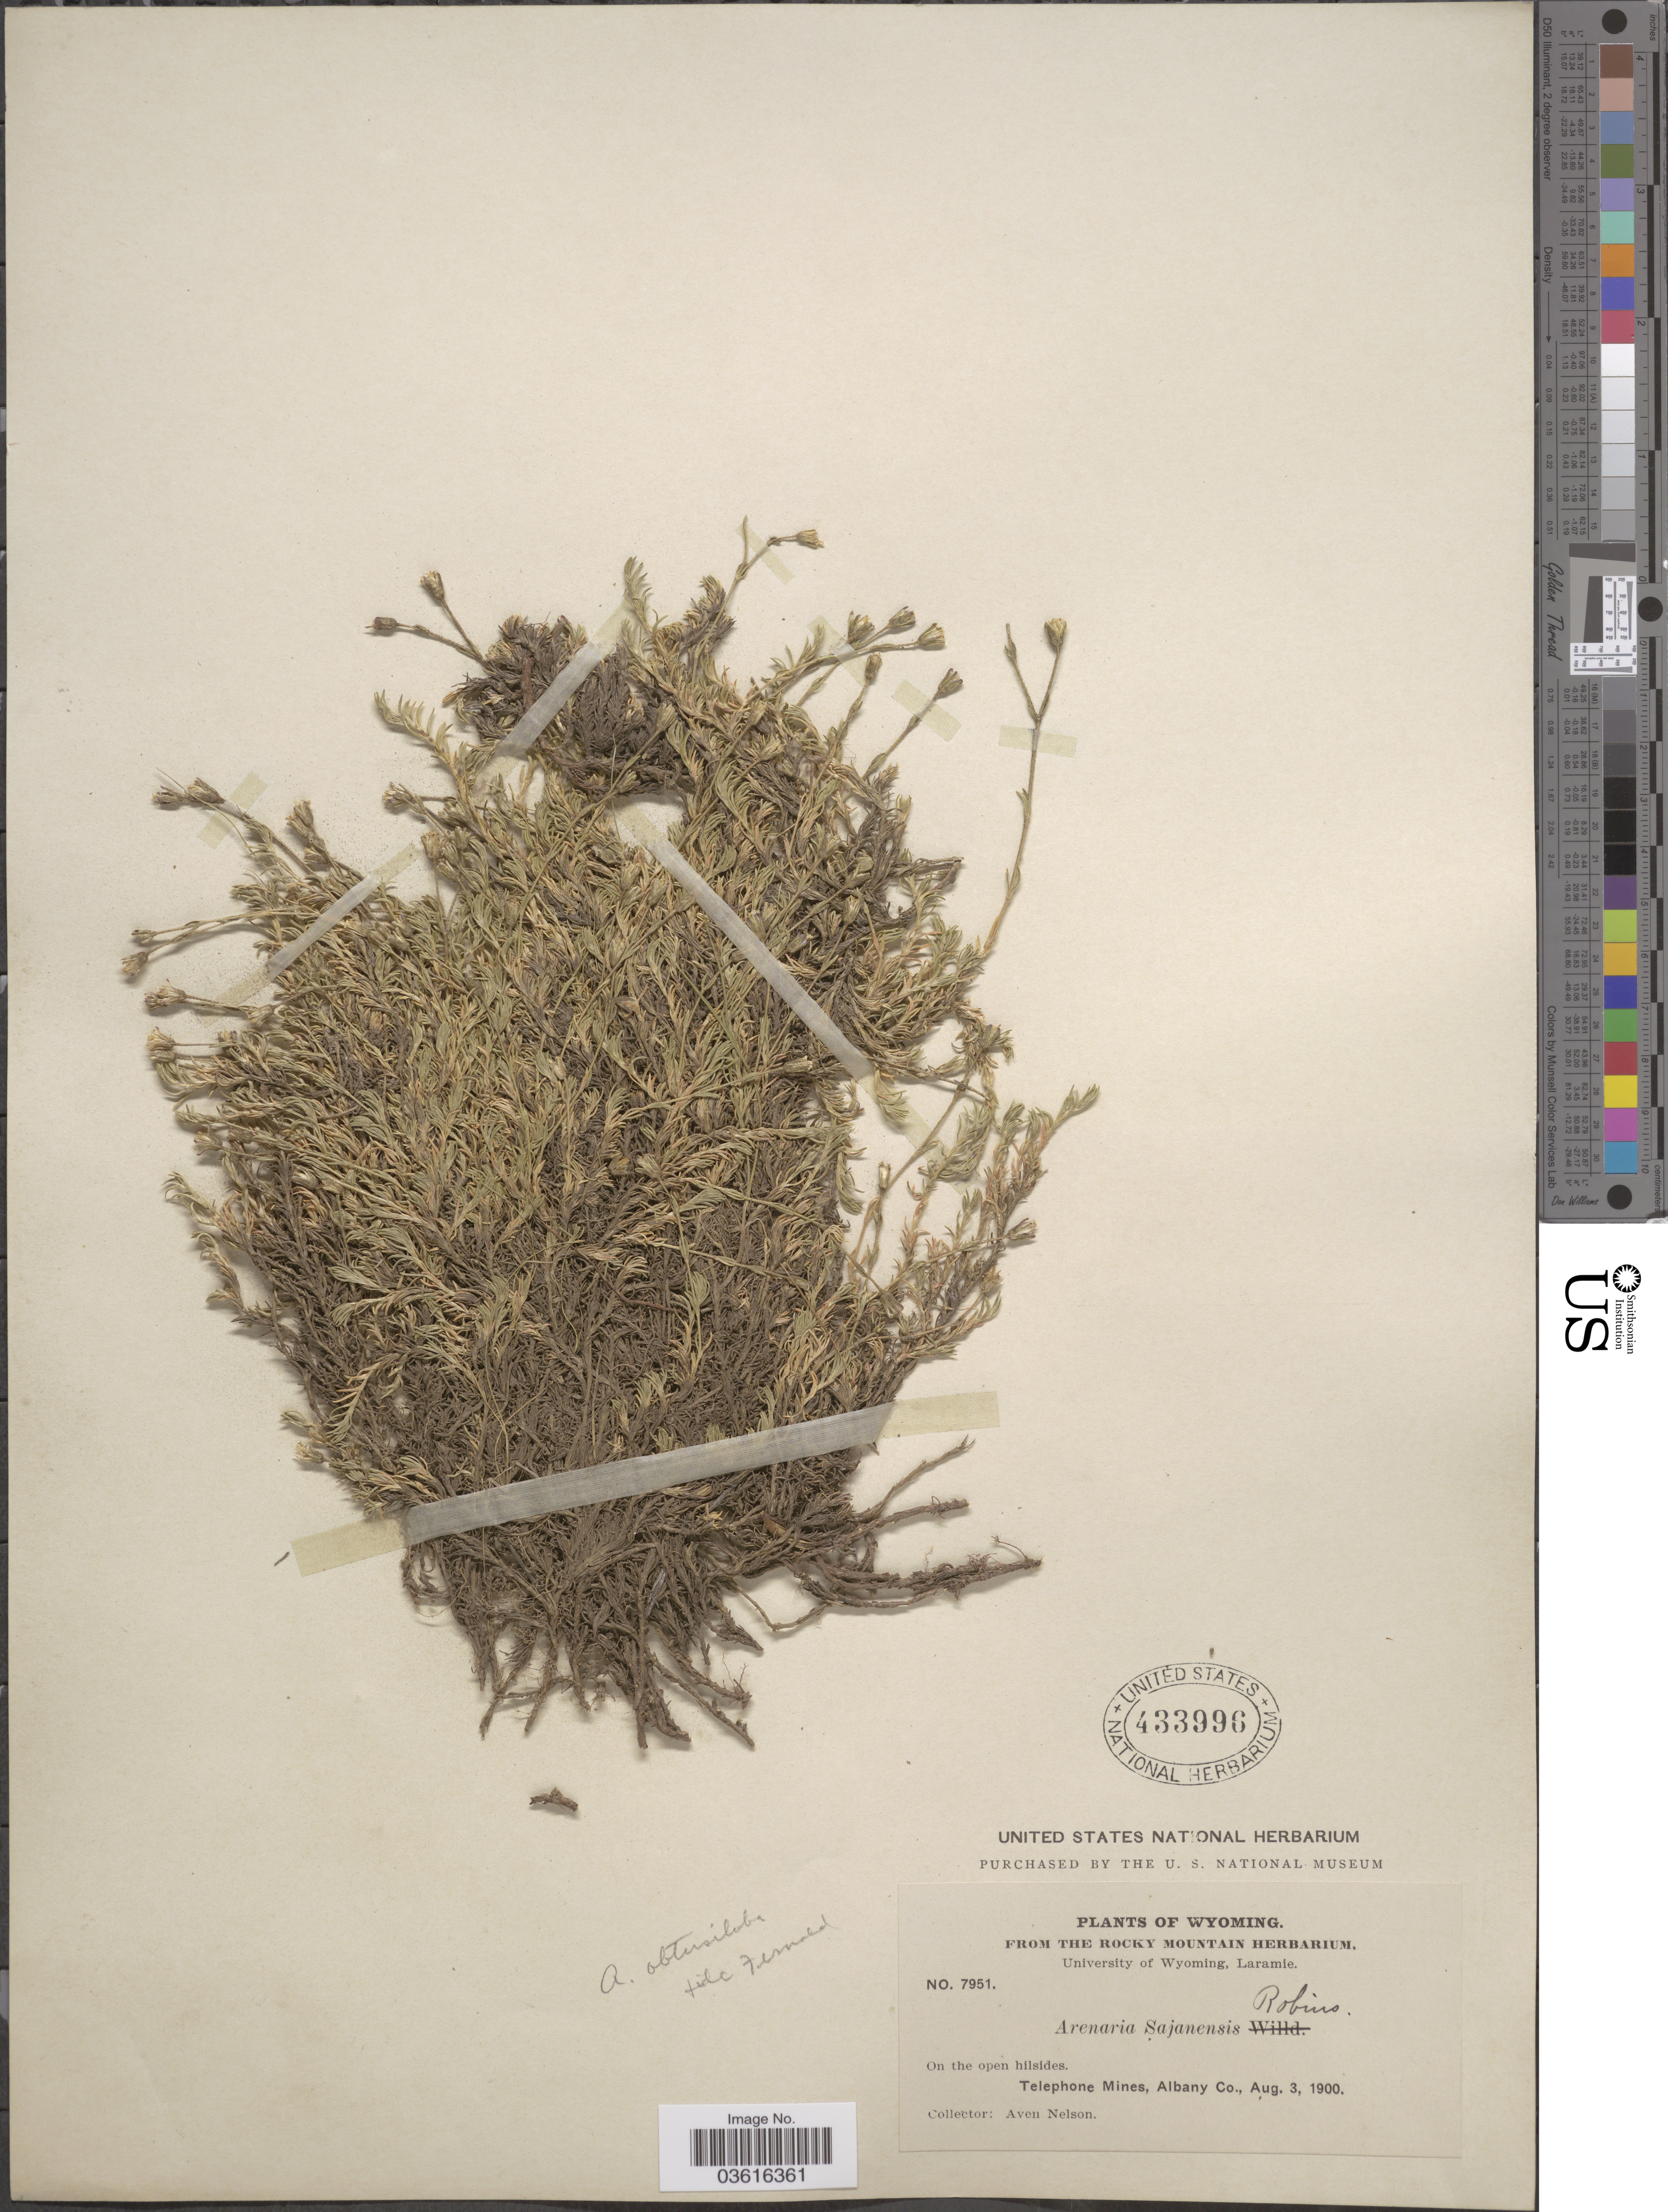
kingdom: Plantae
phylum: Tracheophyta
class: Magnoliopsida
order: Caryophyllales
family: Caryophyllaceae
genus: Cherleria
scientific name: Cherleria obtusiloba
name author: (Rydb.) A.J. Moore & Dillenb.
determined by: Strong, M. T., (US), Smithsonian Institution - National Museum of Natural History (UNITED STATES)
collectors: A. Nelson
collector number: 7951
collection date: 1900-08-03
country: United States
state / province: Wyoming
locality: Telephone Mines, Albany Co.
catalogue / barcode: US 433996